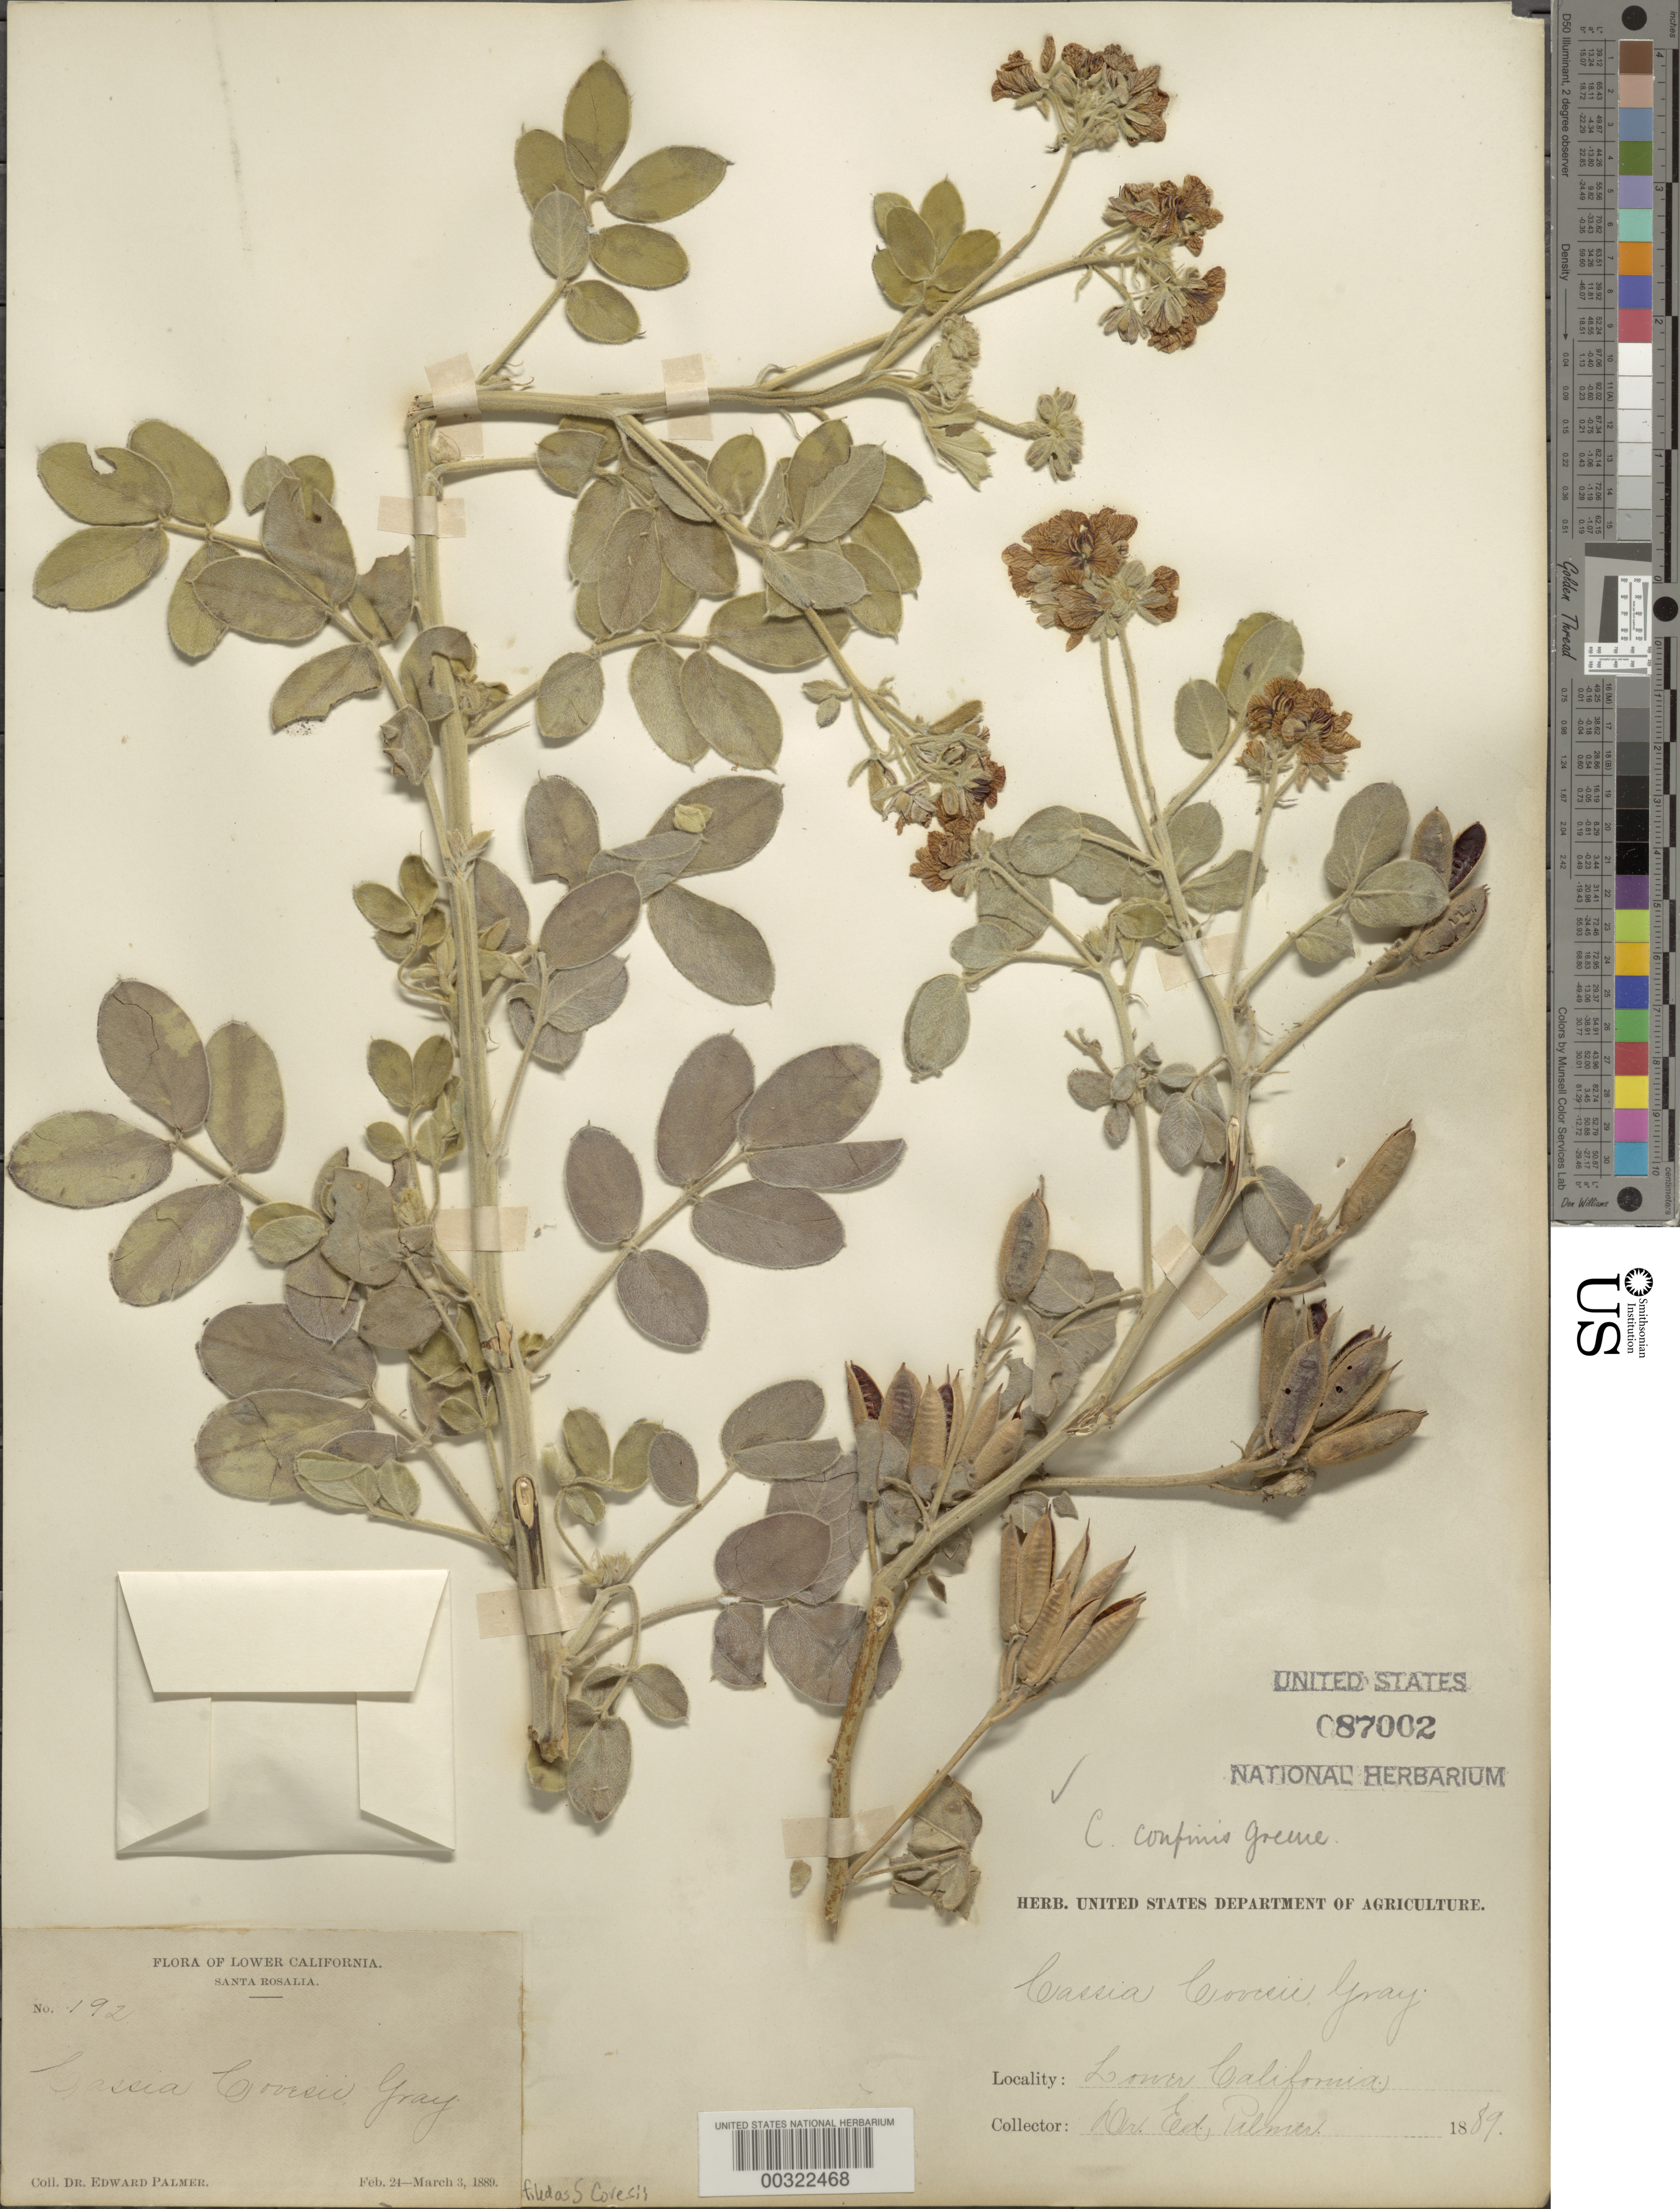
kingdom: Plantae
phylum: Tracheophyta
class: Magnoliopsida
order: Fabales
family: Fabaceae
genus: Senna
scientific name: Senna covesii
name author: (A. Gray) H.S. Irwin & Barneby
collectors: E. Palmer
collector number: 192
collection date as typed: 24 Feb 1889 to 03 Mar 1889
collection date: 1889-02-24/1889-03-03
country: Mexico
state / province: Baja California Sur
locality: Santa rosalia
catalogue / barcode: US 87002